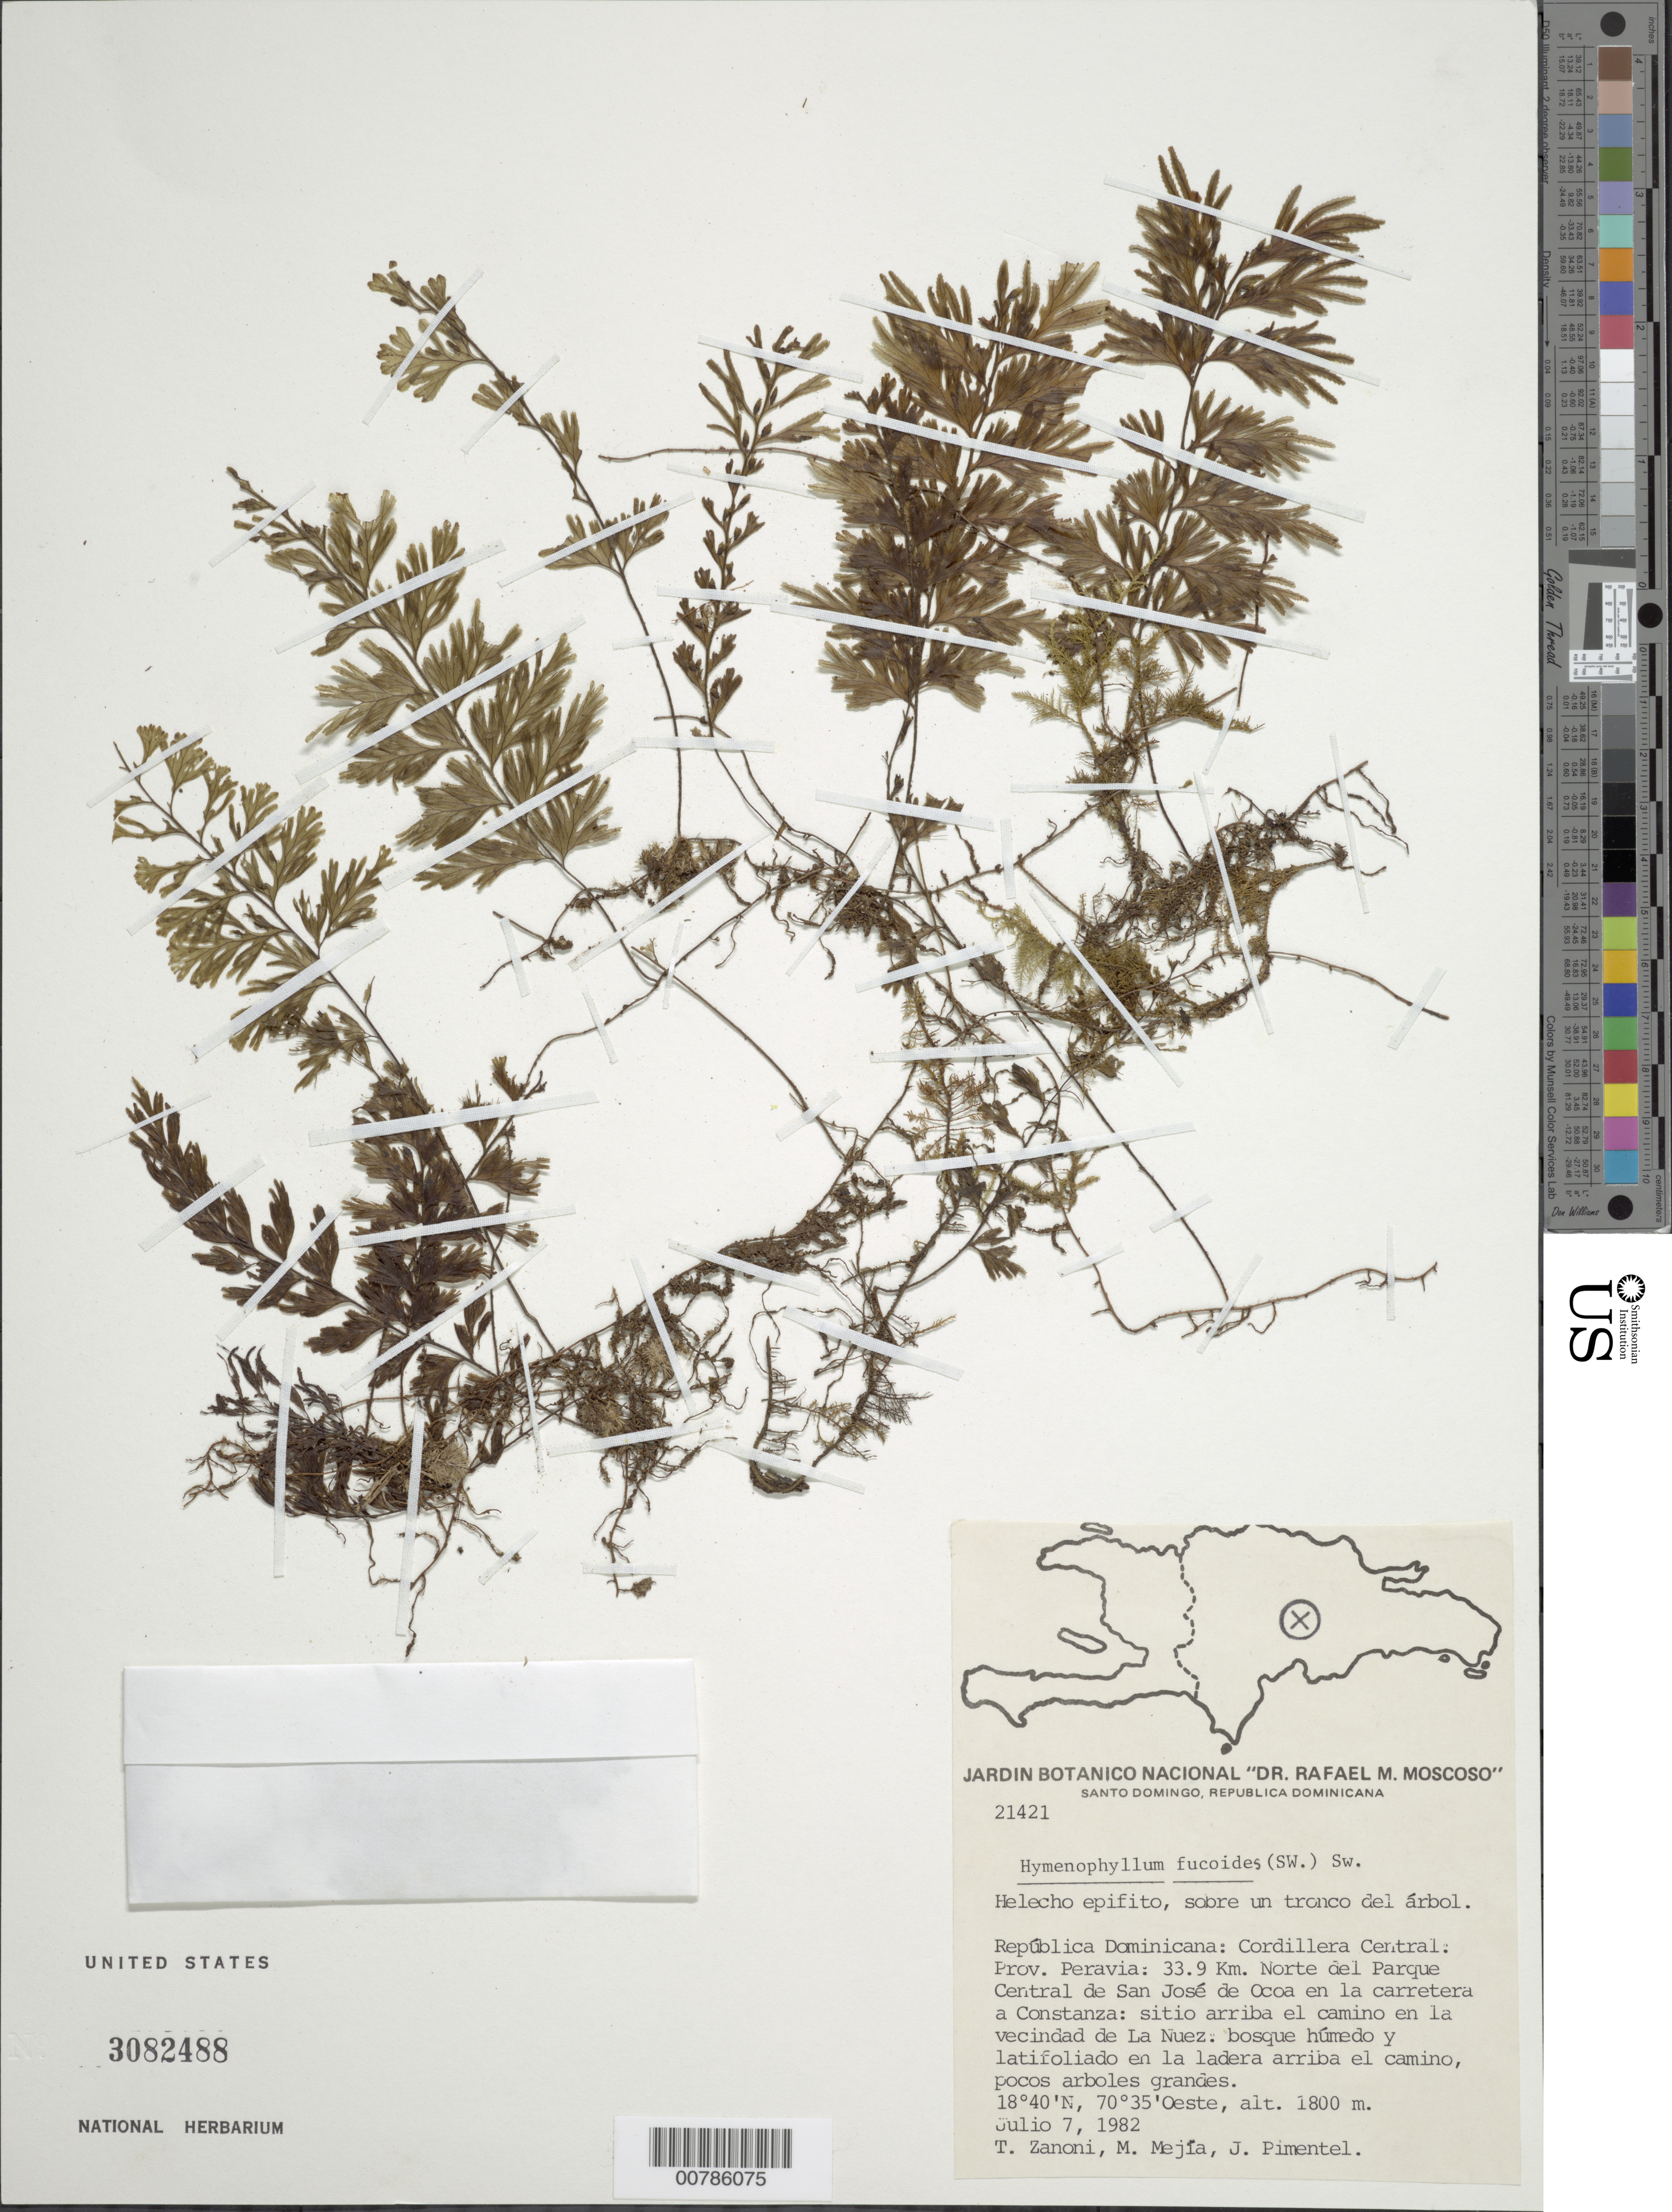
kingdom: Plantae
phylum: Tracheophyta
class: Polypodiopsida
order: Hymenophyllales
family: Hymenophyllaceae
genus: Hymenophyllum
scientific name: Hymenophyllum fucoides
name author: (Sw.) Sw.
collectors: T. A. Zanoni, M. Mejia & J. Pimentel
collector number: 21421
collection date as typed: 07 Jul 1982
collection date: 1982-07-07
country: Dominican Republic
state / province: Peravia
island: Hispaniola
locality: Cordillera Central, 33.9 km N del Parque Central de San José de Ocoa en la carretera a Constanza, sitio arriba el camino en la vecindad de La Nuez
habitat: Bosque húmedo y latifoliado en la ladera arriba el camino, pocos arboles grandes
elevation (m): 1800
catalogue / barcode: US 3082488